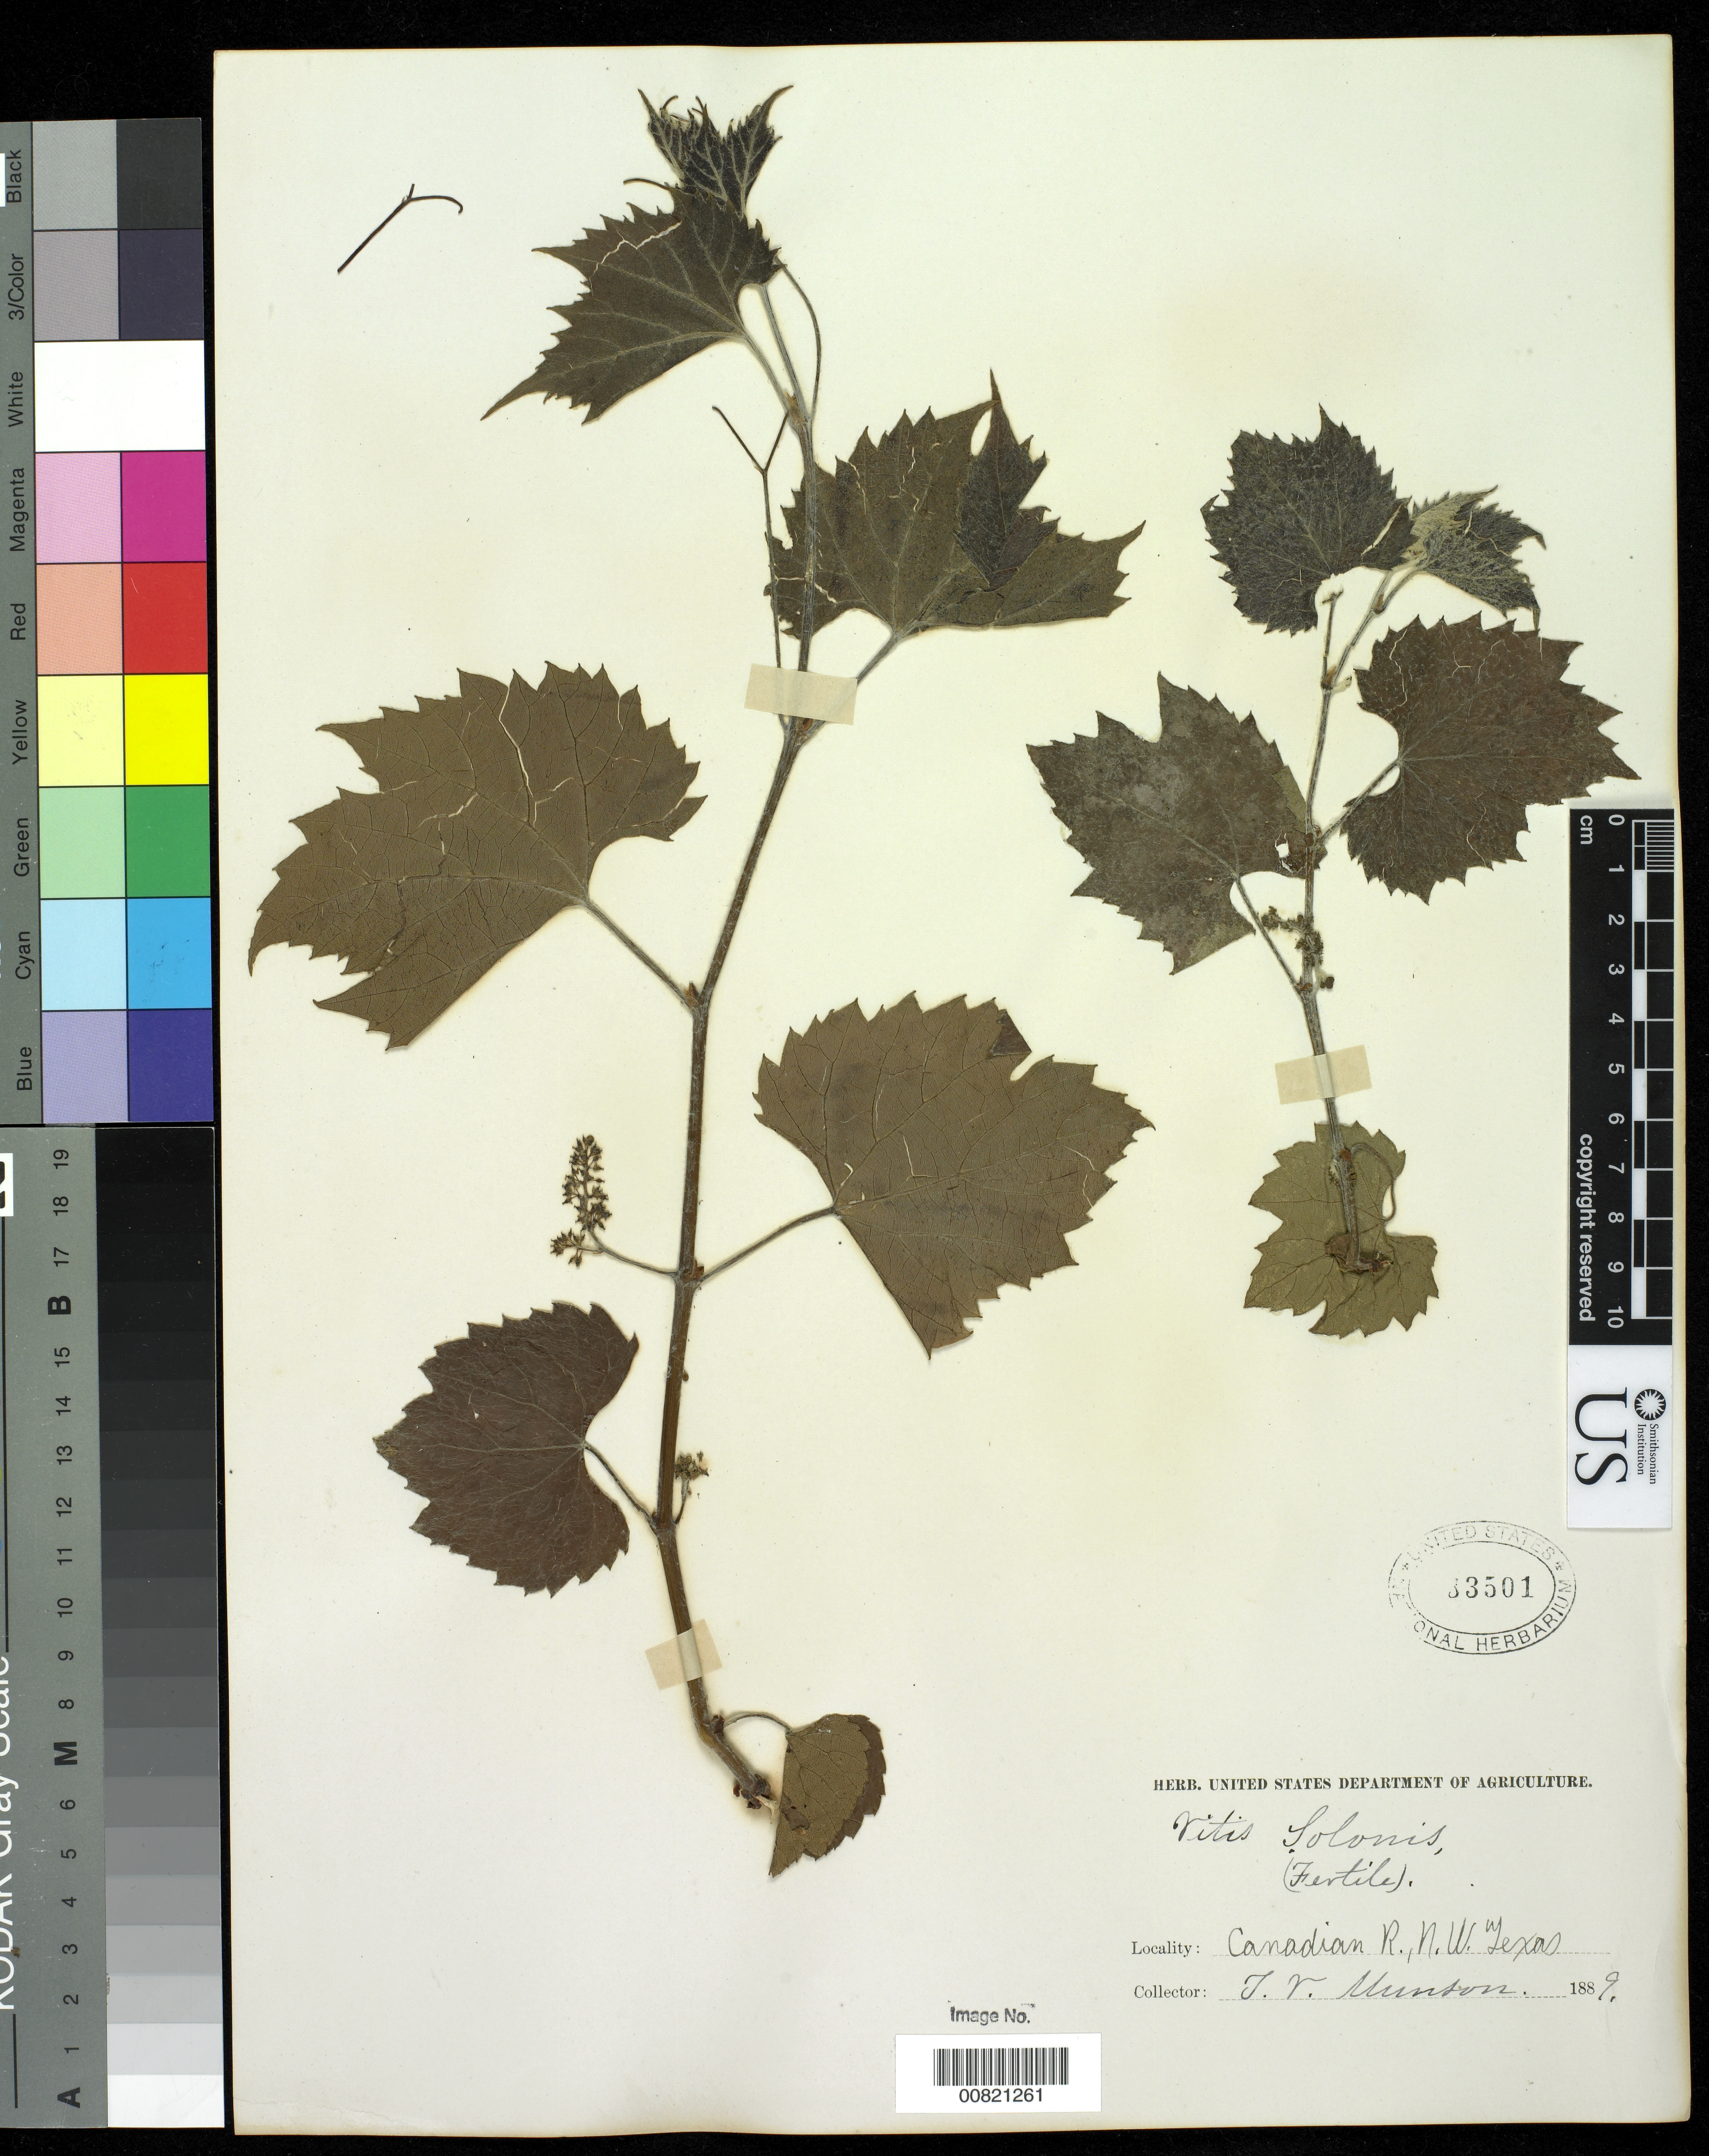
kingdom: Plantae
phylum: Tracheophyta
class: Magnoliopsida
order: Vitales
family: Vitaceae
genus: Vitis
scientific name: Vitis solonis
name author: Planch.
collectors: T. V. Munson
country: United States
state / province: Texas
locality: Canadian River. NW Texas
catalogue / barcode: US 33501